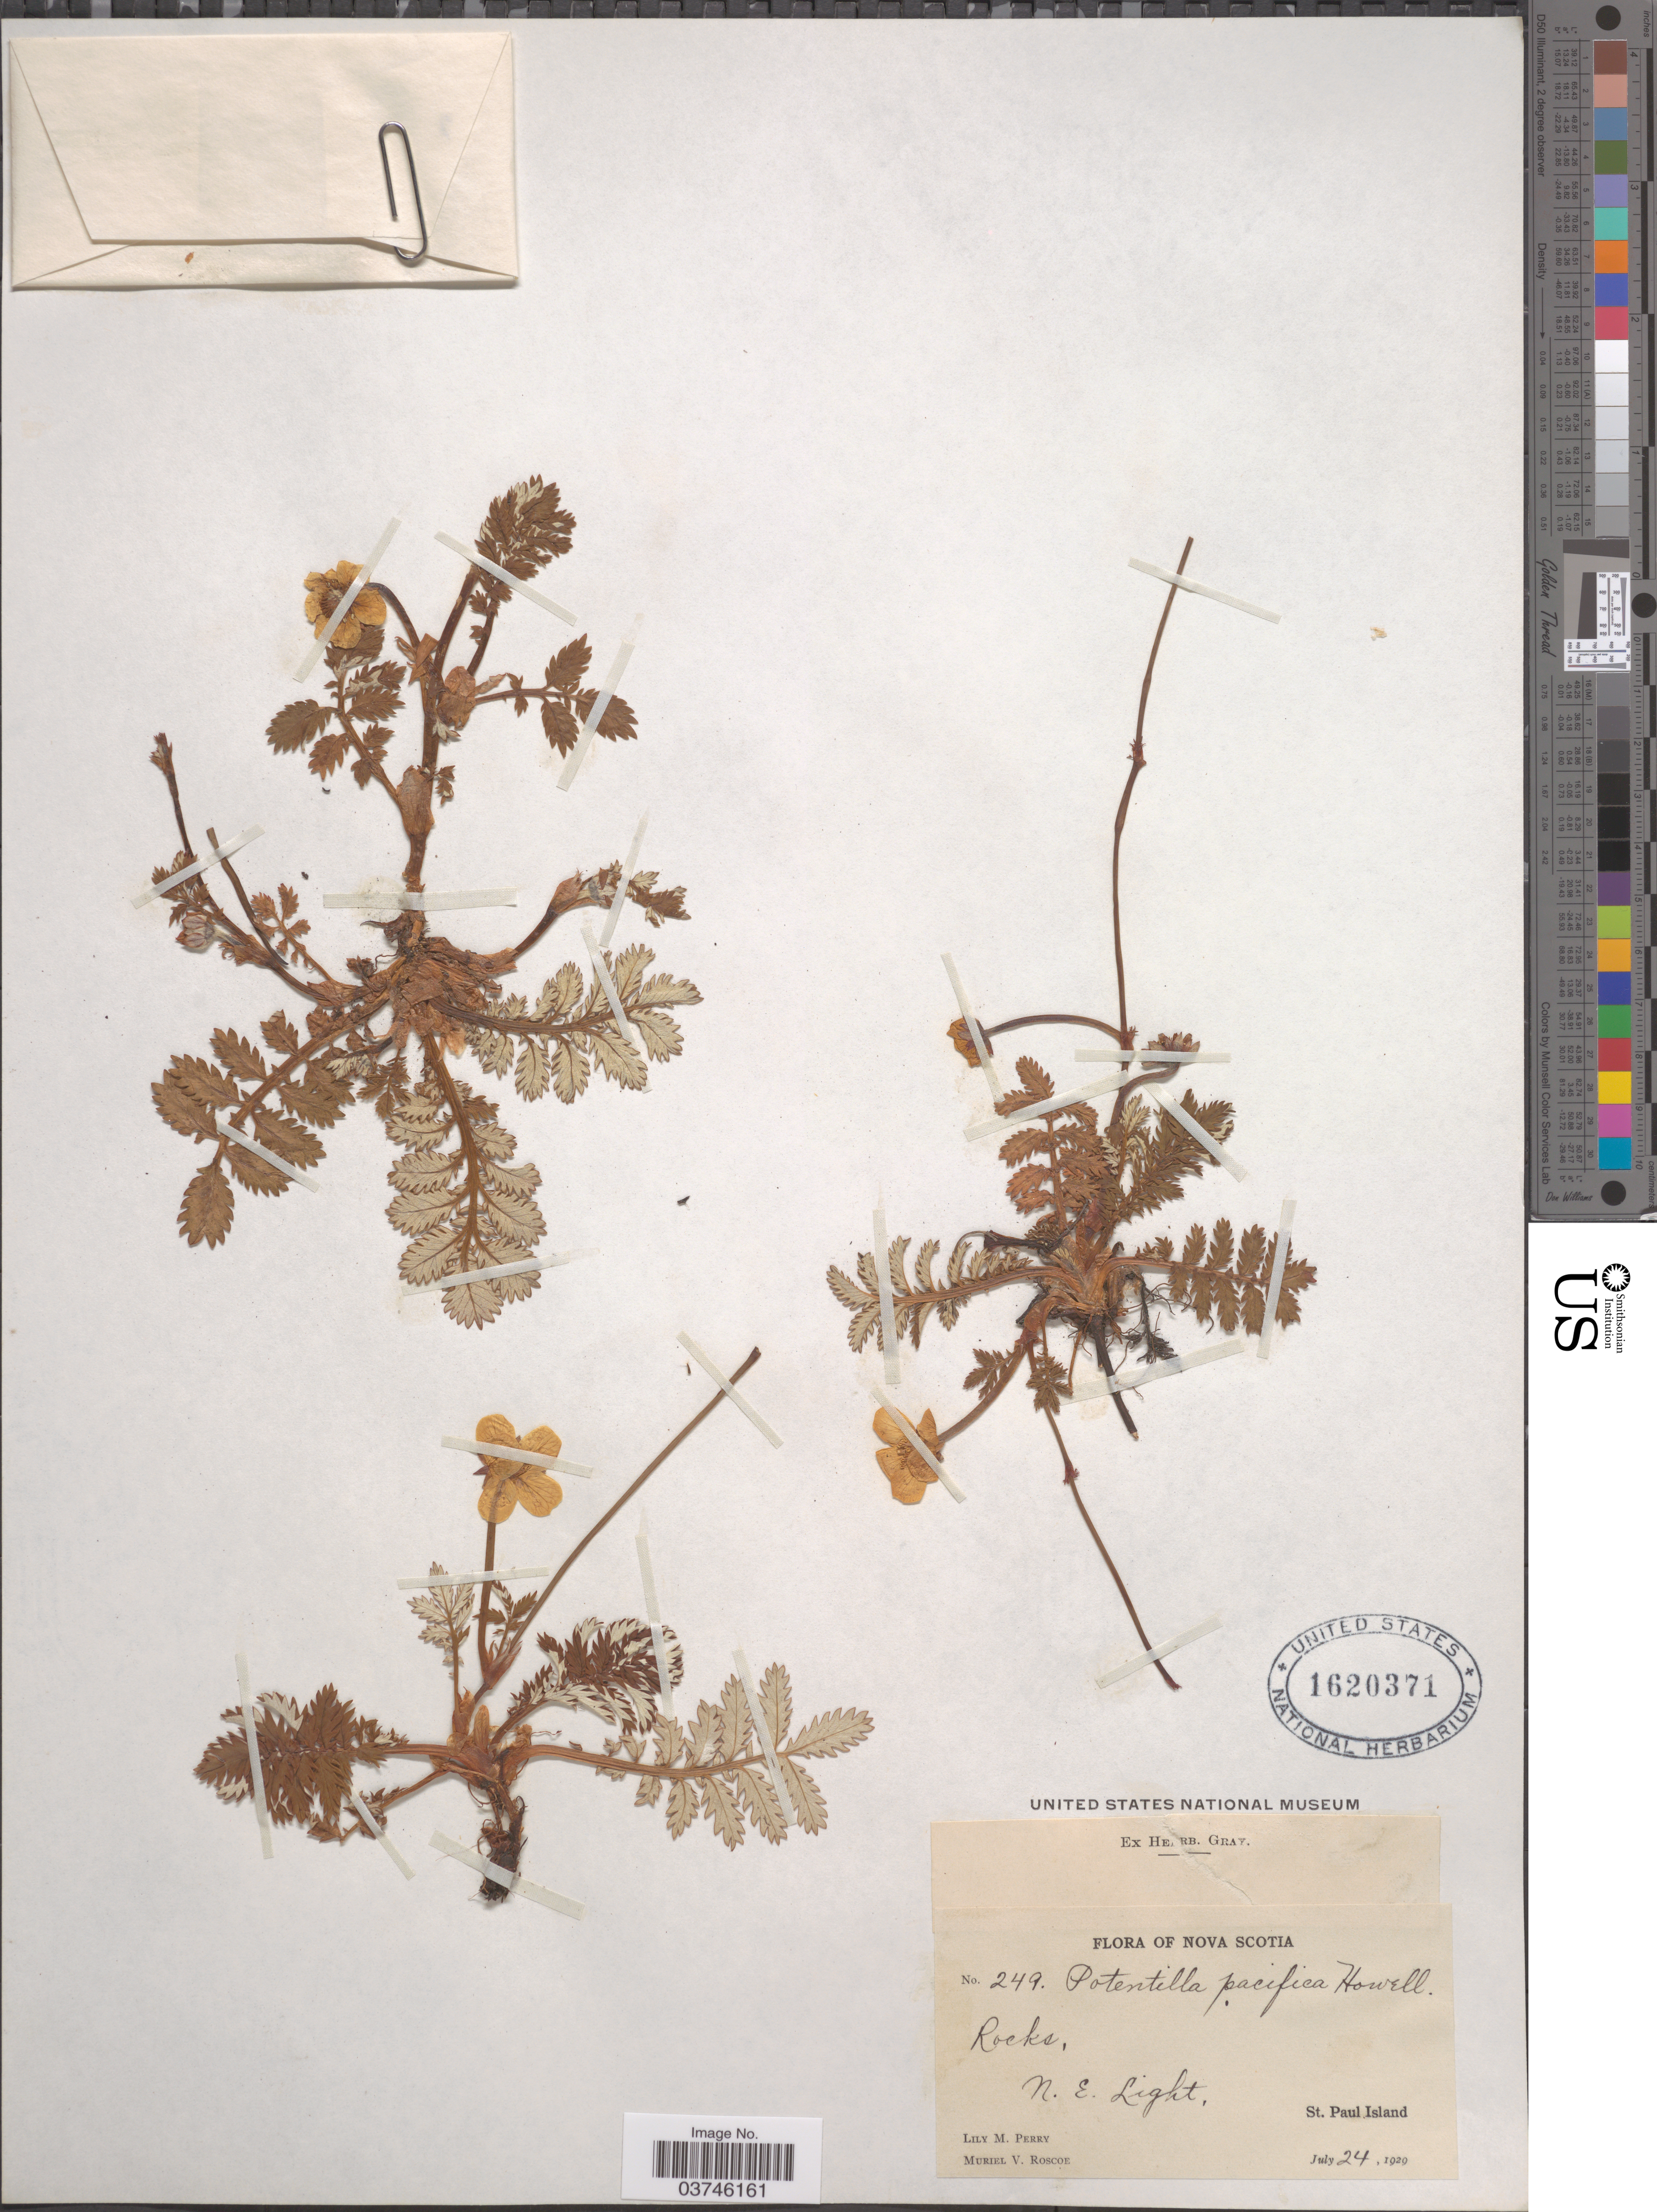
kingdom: Plantae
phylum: Tracheophyta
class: Magnoliopsida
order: Rosales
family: Rosaceae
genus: Argentina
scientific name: Argentina pacifica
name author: (Howell) Rydb.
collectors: L. M. Perry & M. Roscoe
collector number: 249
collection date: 1929-07-24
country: Canada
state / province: Nova Scotia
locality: Rocks, N.E. Light. St. Paul Island.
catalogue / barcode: US 1620371